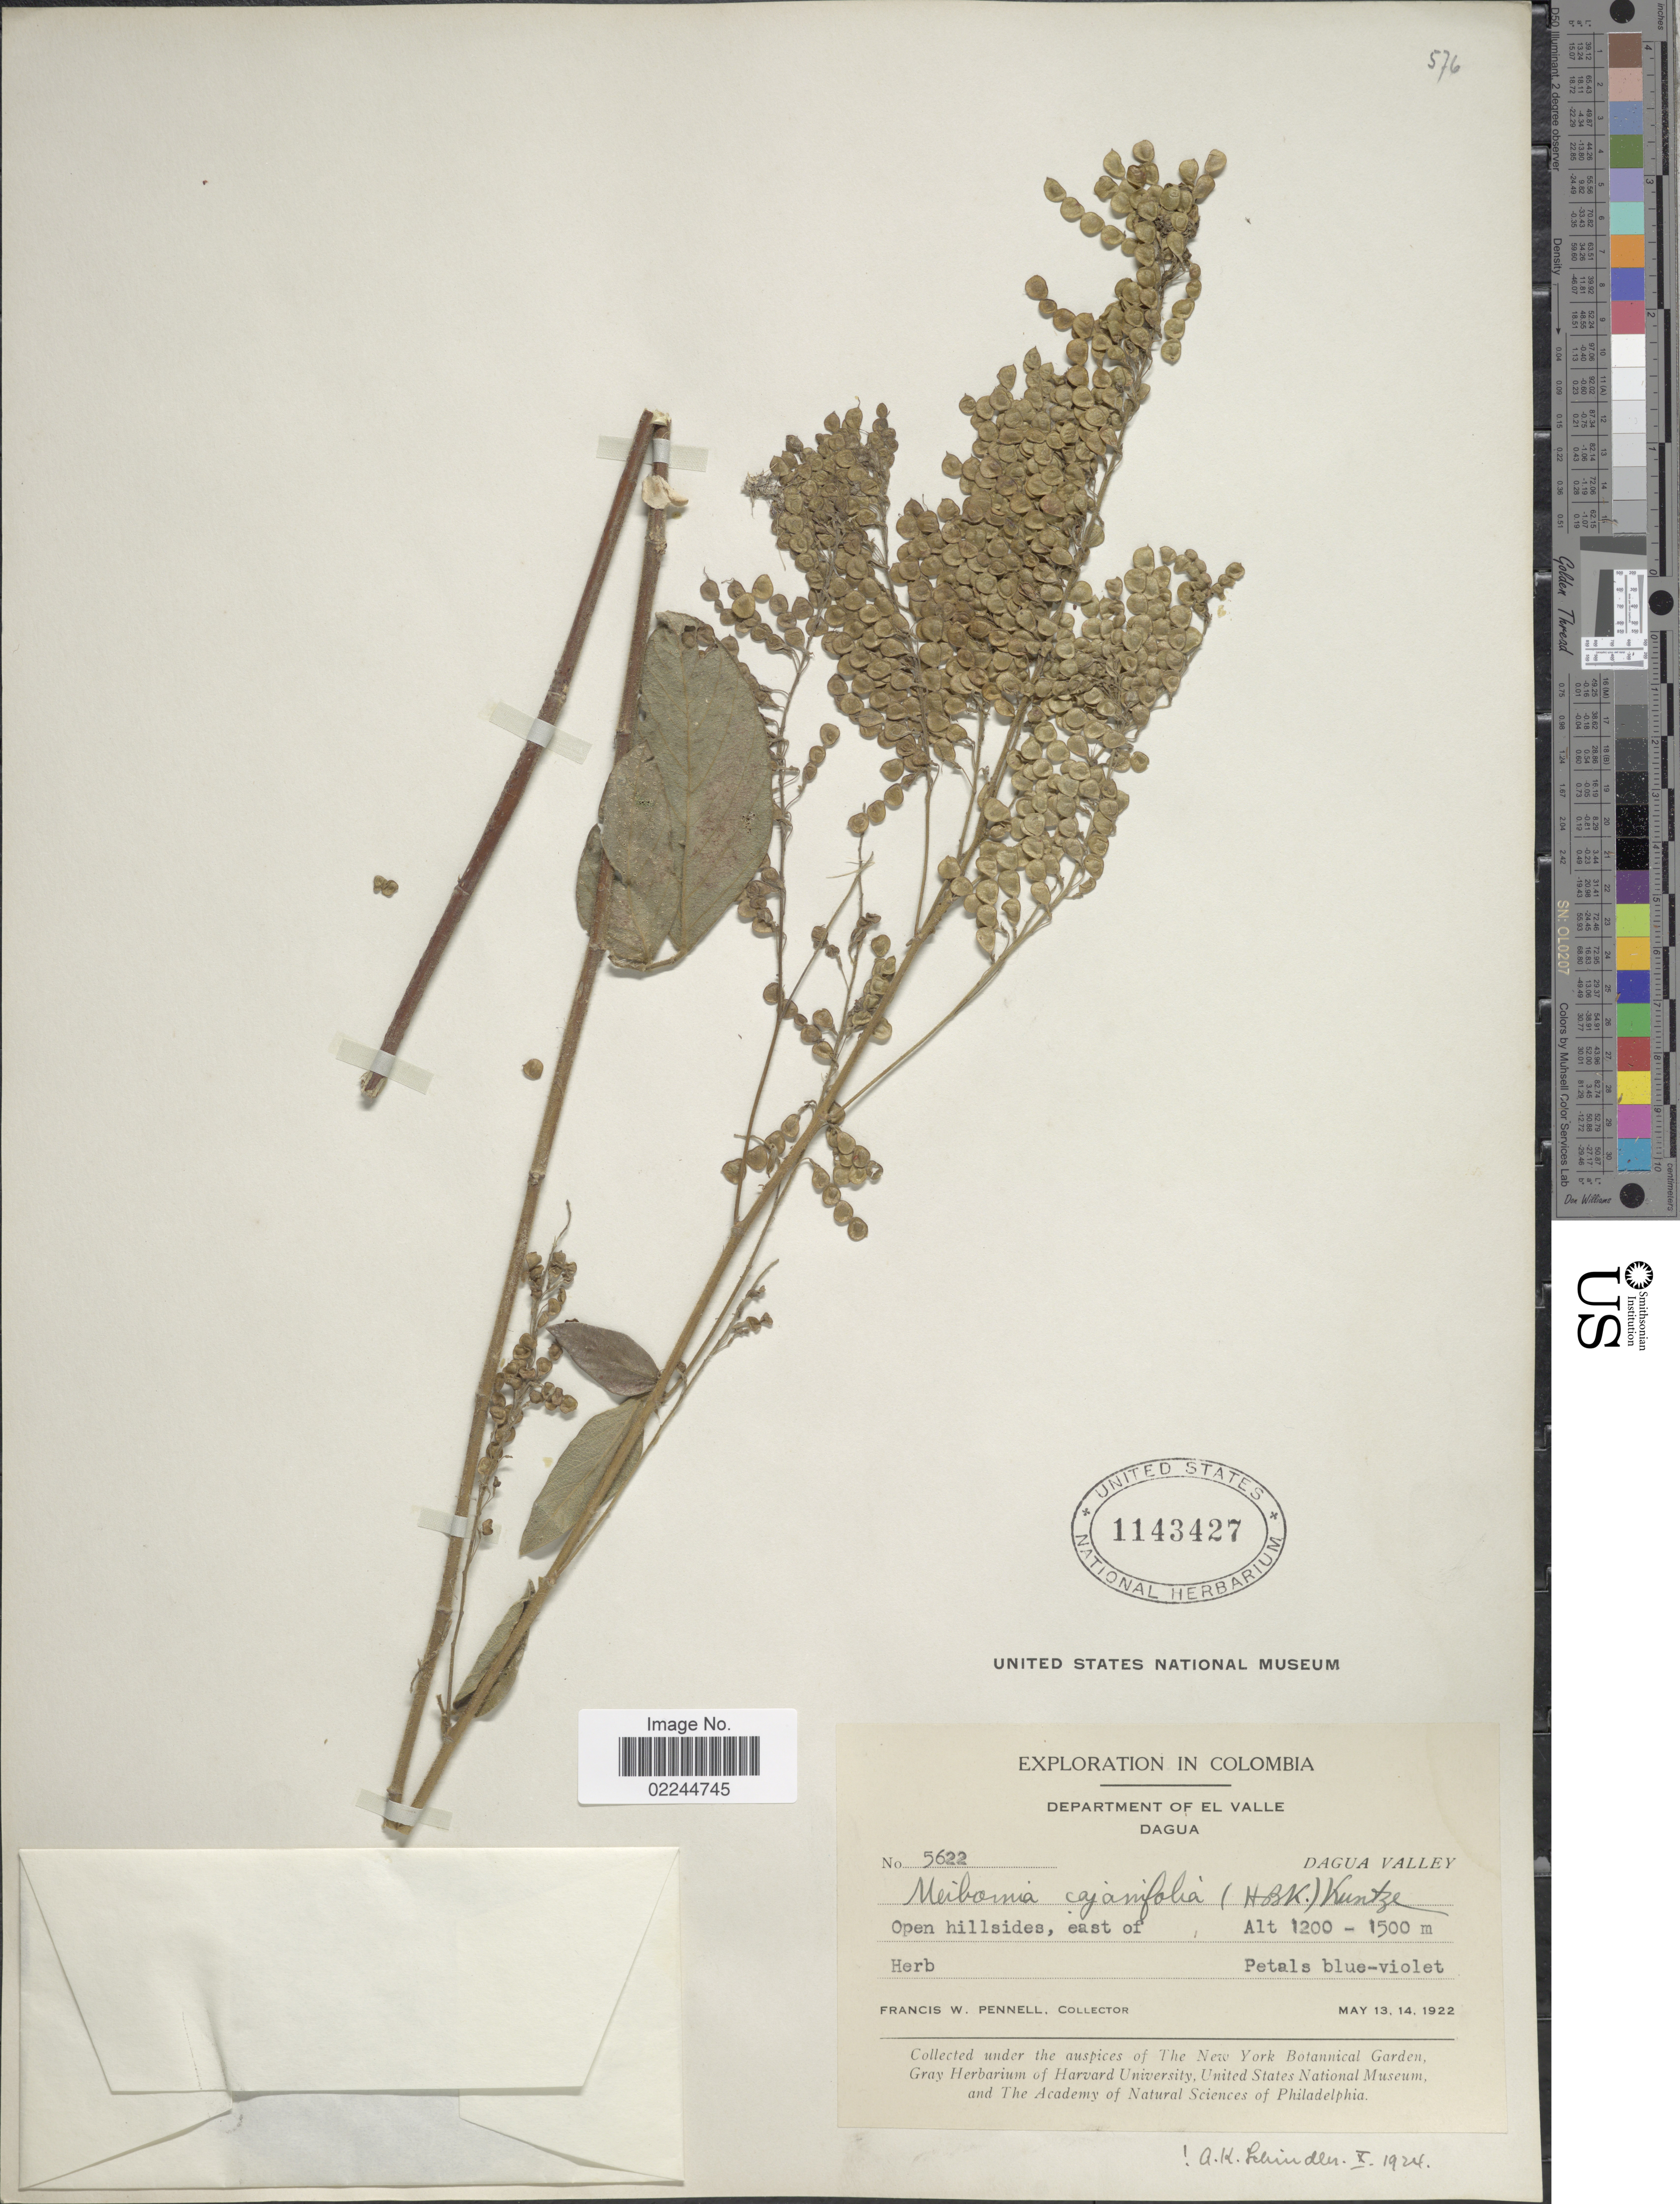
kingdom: Plantae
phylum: Tracheophyta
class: Magnoliopsida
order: Fabales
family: Fabaceae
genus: Desmodium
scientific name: Desmodium cajanifolium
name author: (Kunth) DC.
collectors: F. W. Pennell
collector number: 5622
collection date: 1922-05-13/1922-05-14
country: Colombia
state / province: Valle del Cauca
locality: Department of El Valle, Dagua, Dagua Valley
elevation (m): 1200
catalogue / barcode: US 1143427